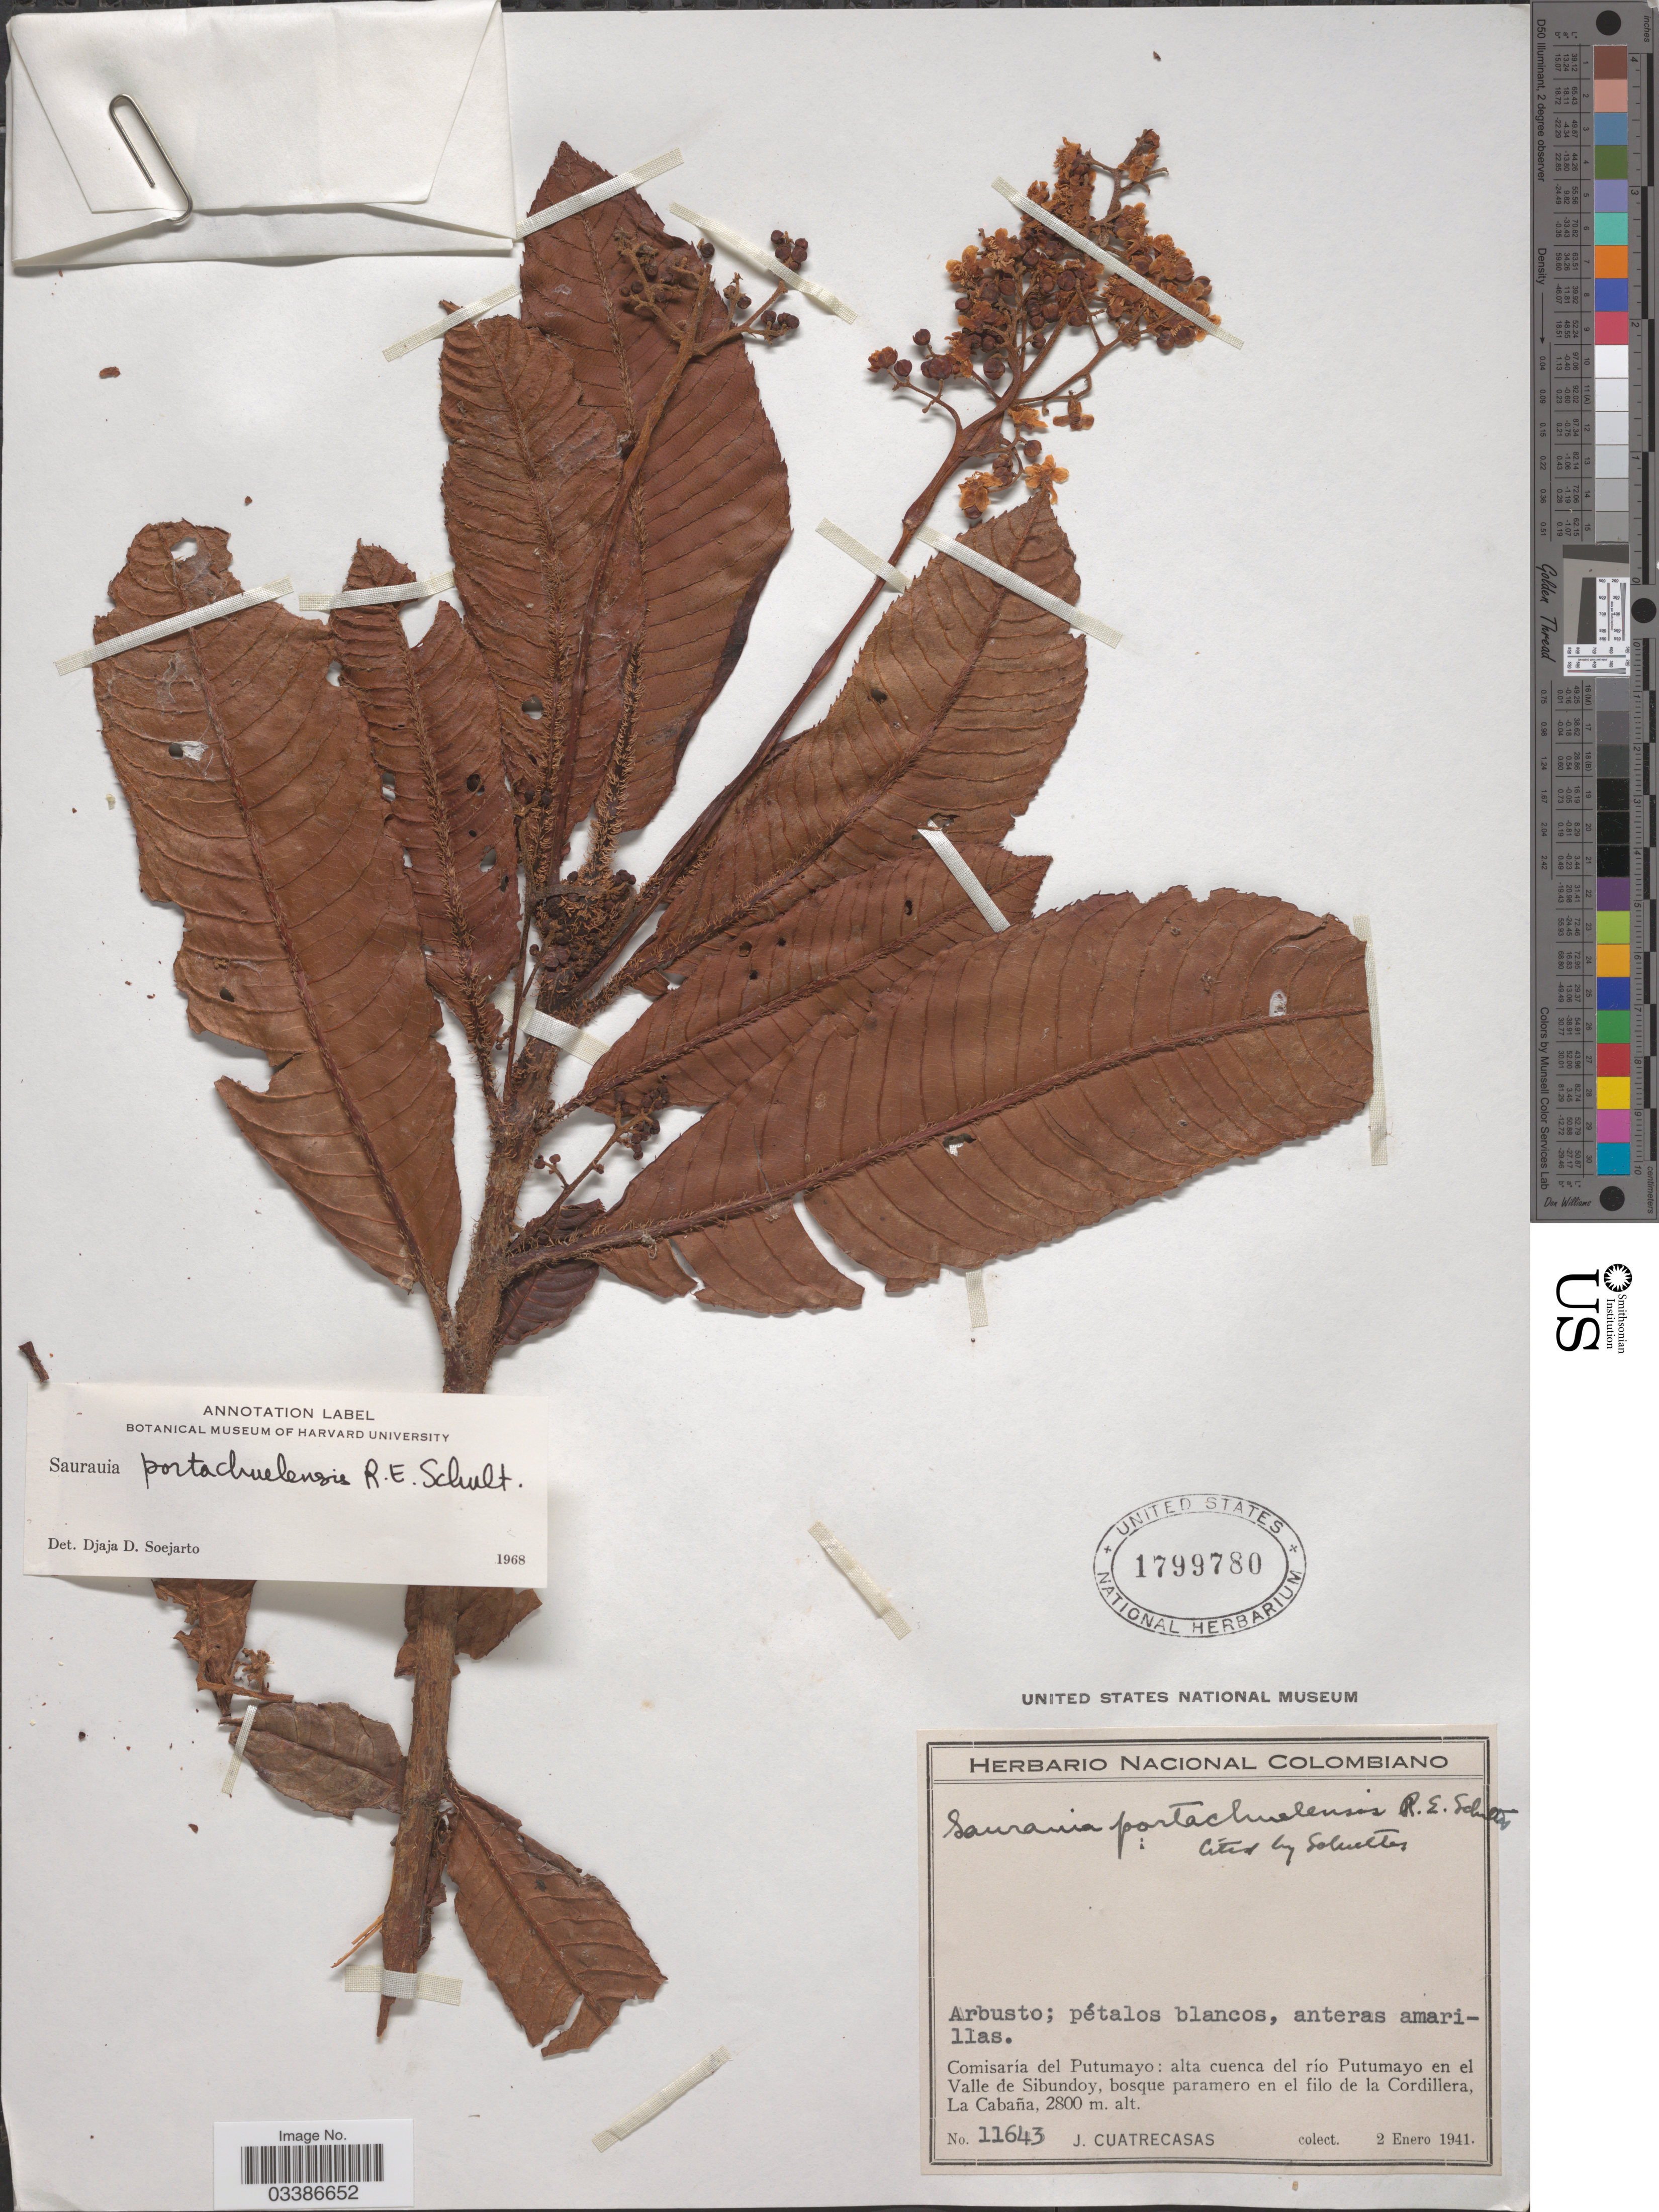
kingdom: Plantae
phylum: Tracheophyta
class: Magnoliopsida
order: Ericales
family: Actinidiaceae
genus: Saurauia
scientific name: Saurauia portachuelensis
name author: R.E. Schult.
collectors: J. Cuatrecasas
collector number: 11643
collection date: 1941-01-02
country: Colombia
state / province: Putumayo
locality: Comisaría del Putumayo: alta cuenca del río Putumayo en el Valle de Sibundoy, bosque paramero en el filo de la Cordillera La Cabaña.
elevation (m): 2800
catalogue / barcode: US 1799780